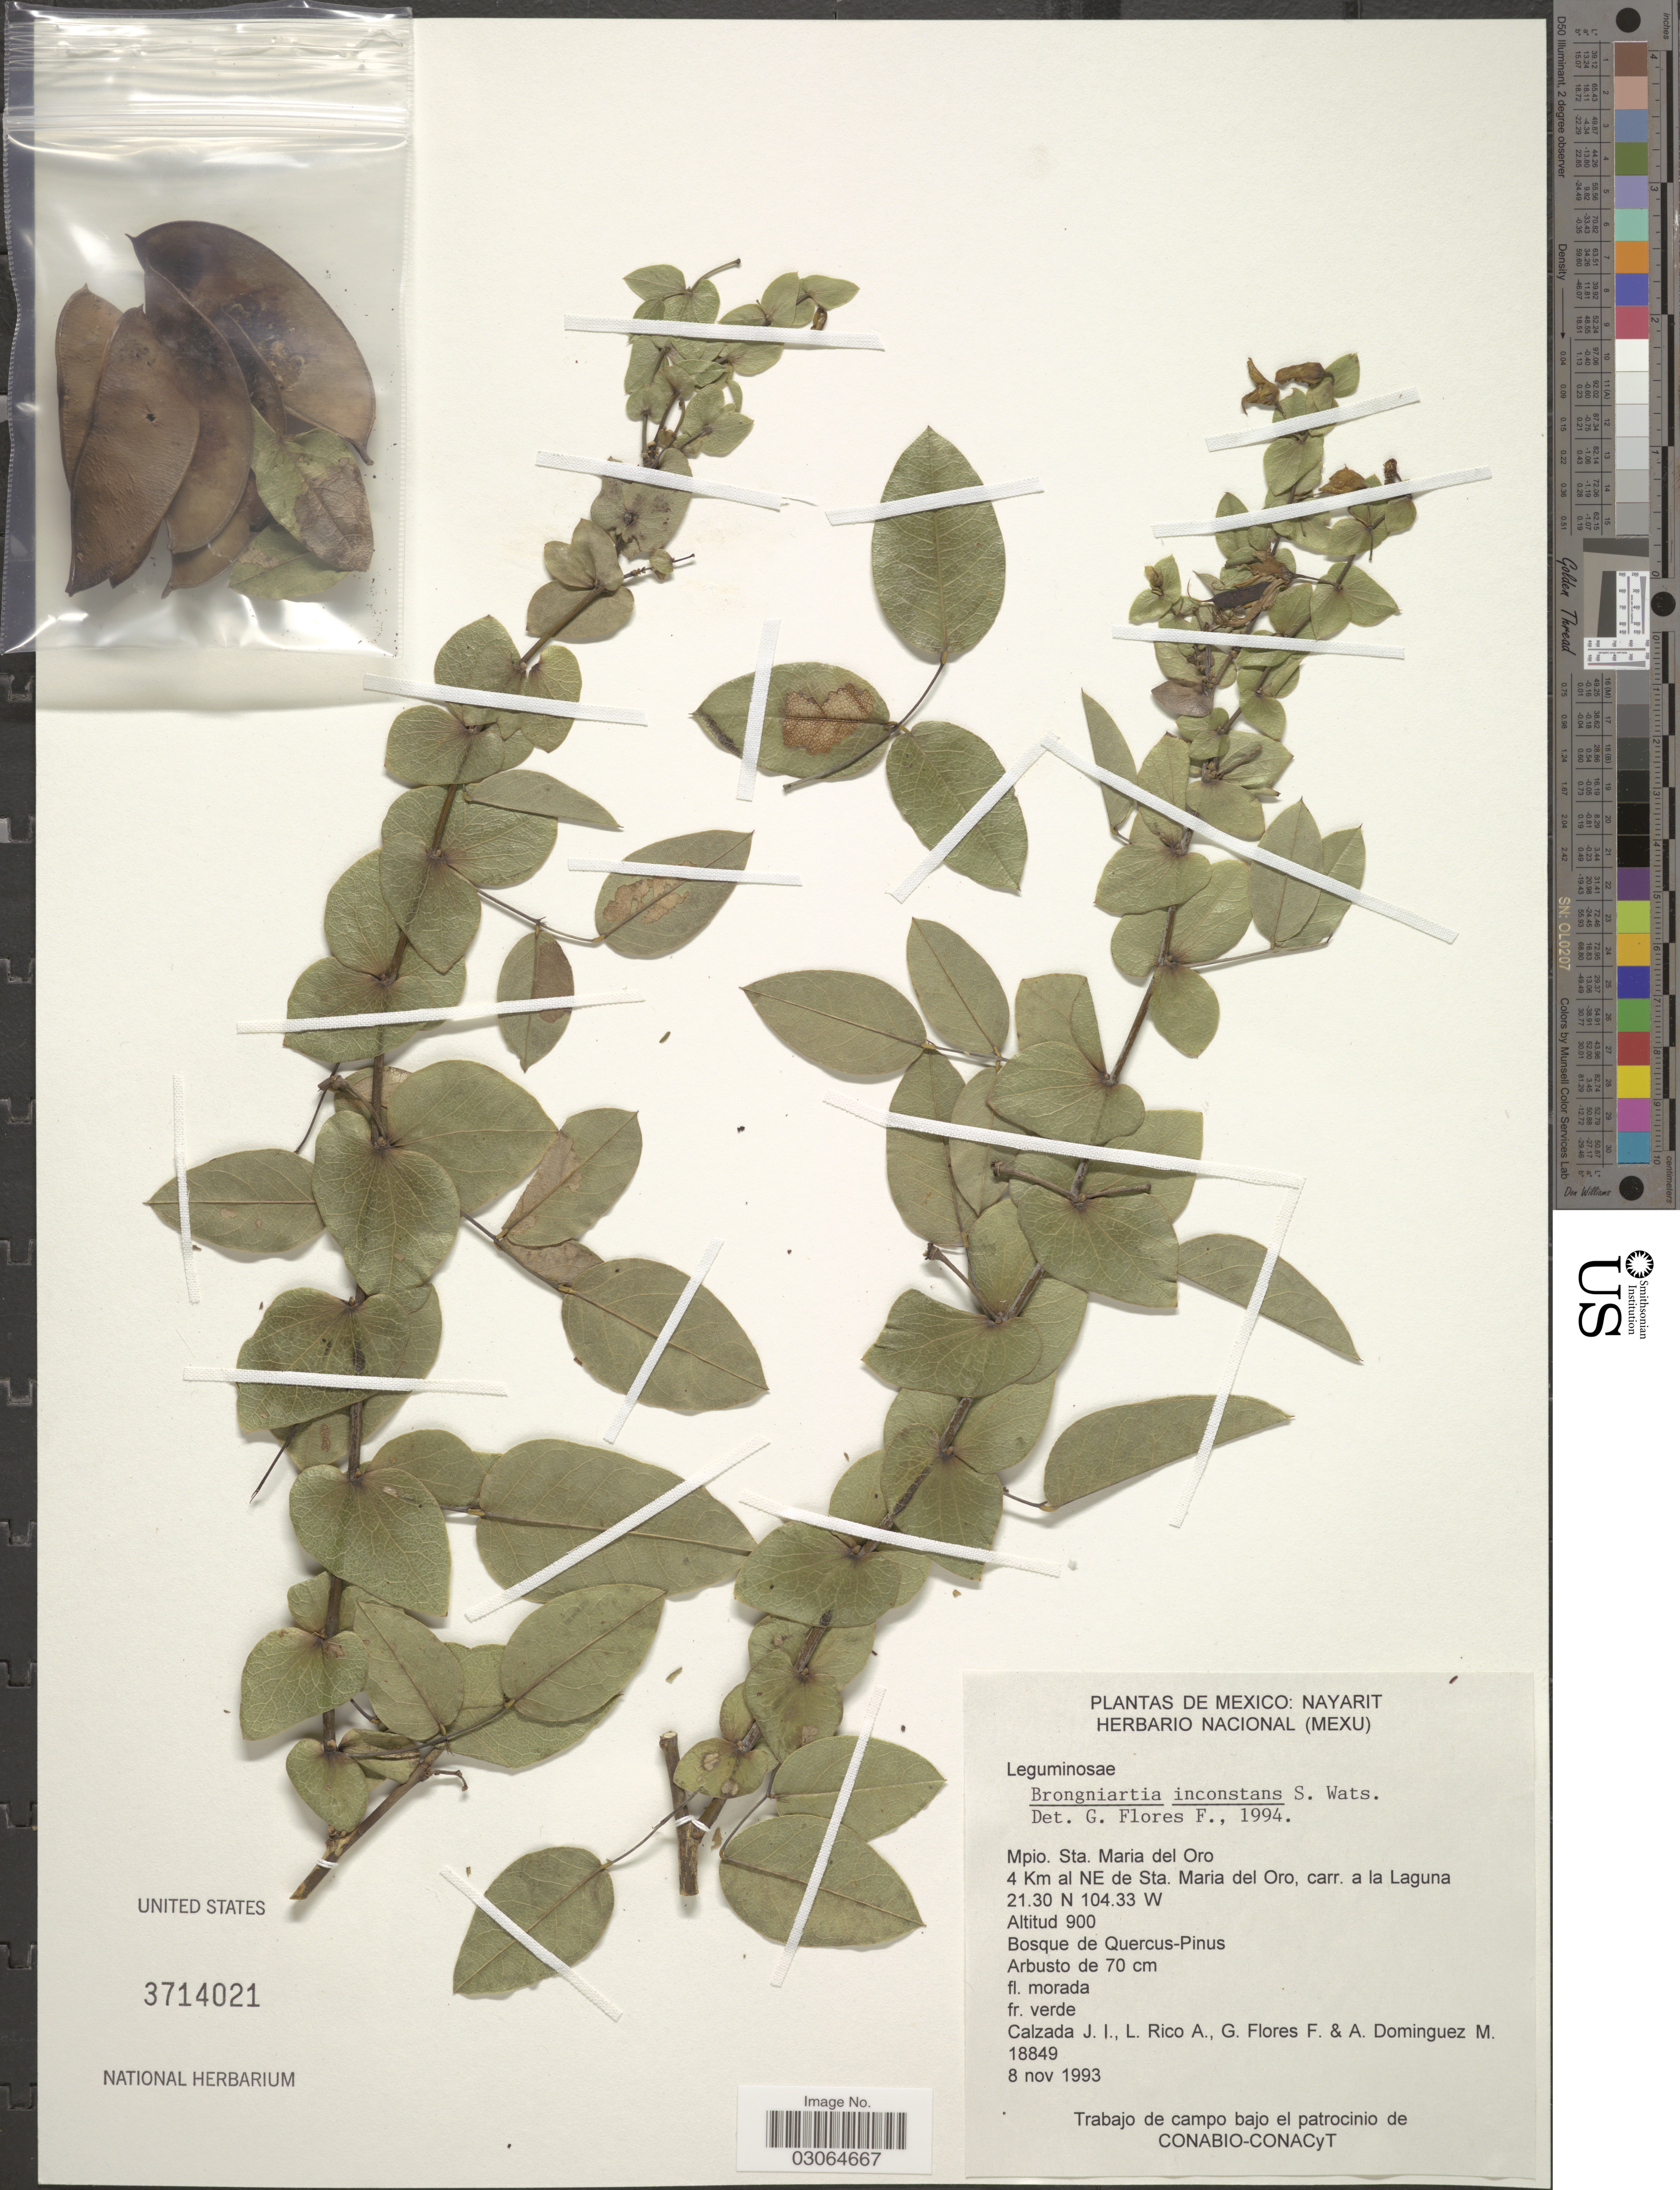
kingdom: Plantae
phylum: Tracheophyta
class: Magnoliopsida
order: Fabales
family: Fabaceae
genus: Brongniartia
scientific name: Brongniartia inconstans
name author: S. Watson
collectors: J. I. Calzada, M. Rico Arce, G. Flores F. & A. Dominguez M.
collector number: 18849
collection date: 1993-11-08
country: Mexico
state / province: Nayarit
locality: Mpio. Sta. Maria del Oro. 4 Km al NE de Sta. Maria del Oro, carr. a la Laguna.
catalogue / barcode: US 3714021